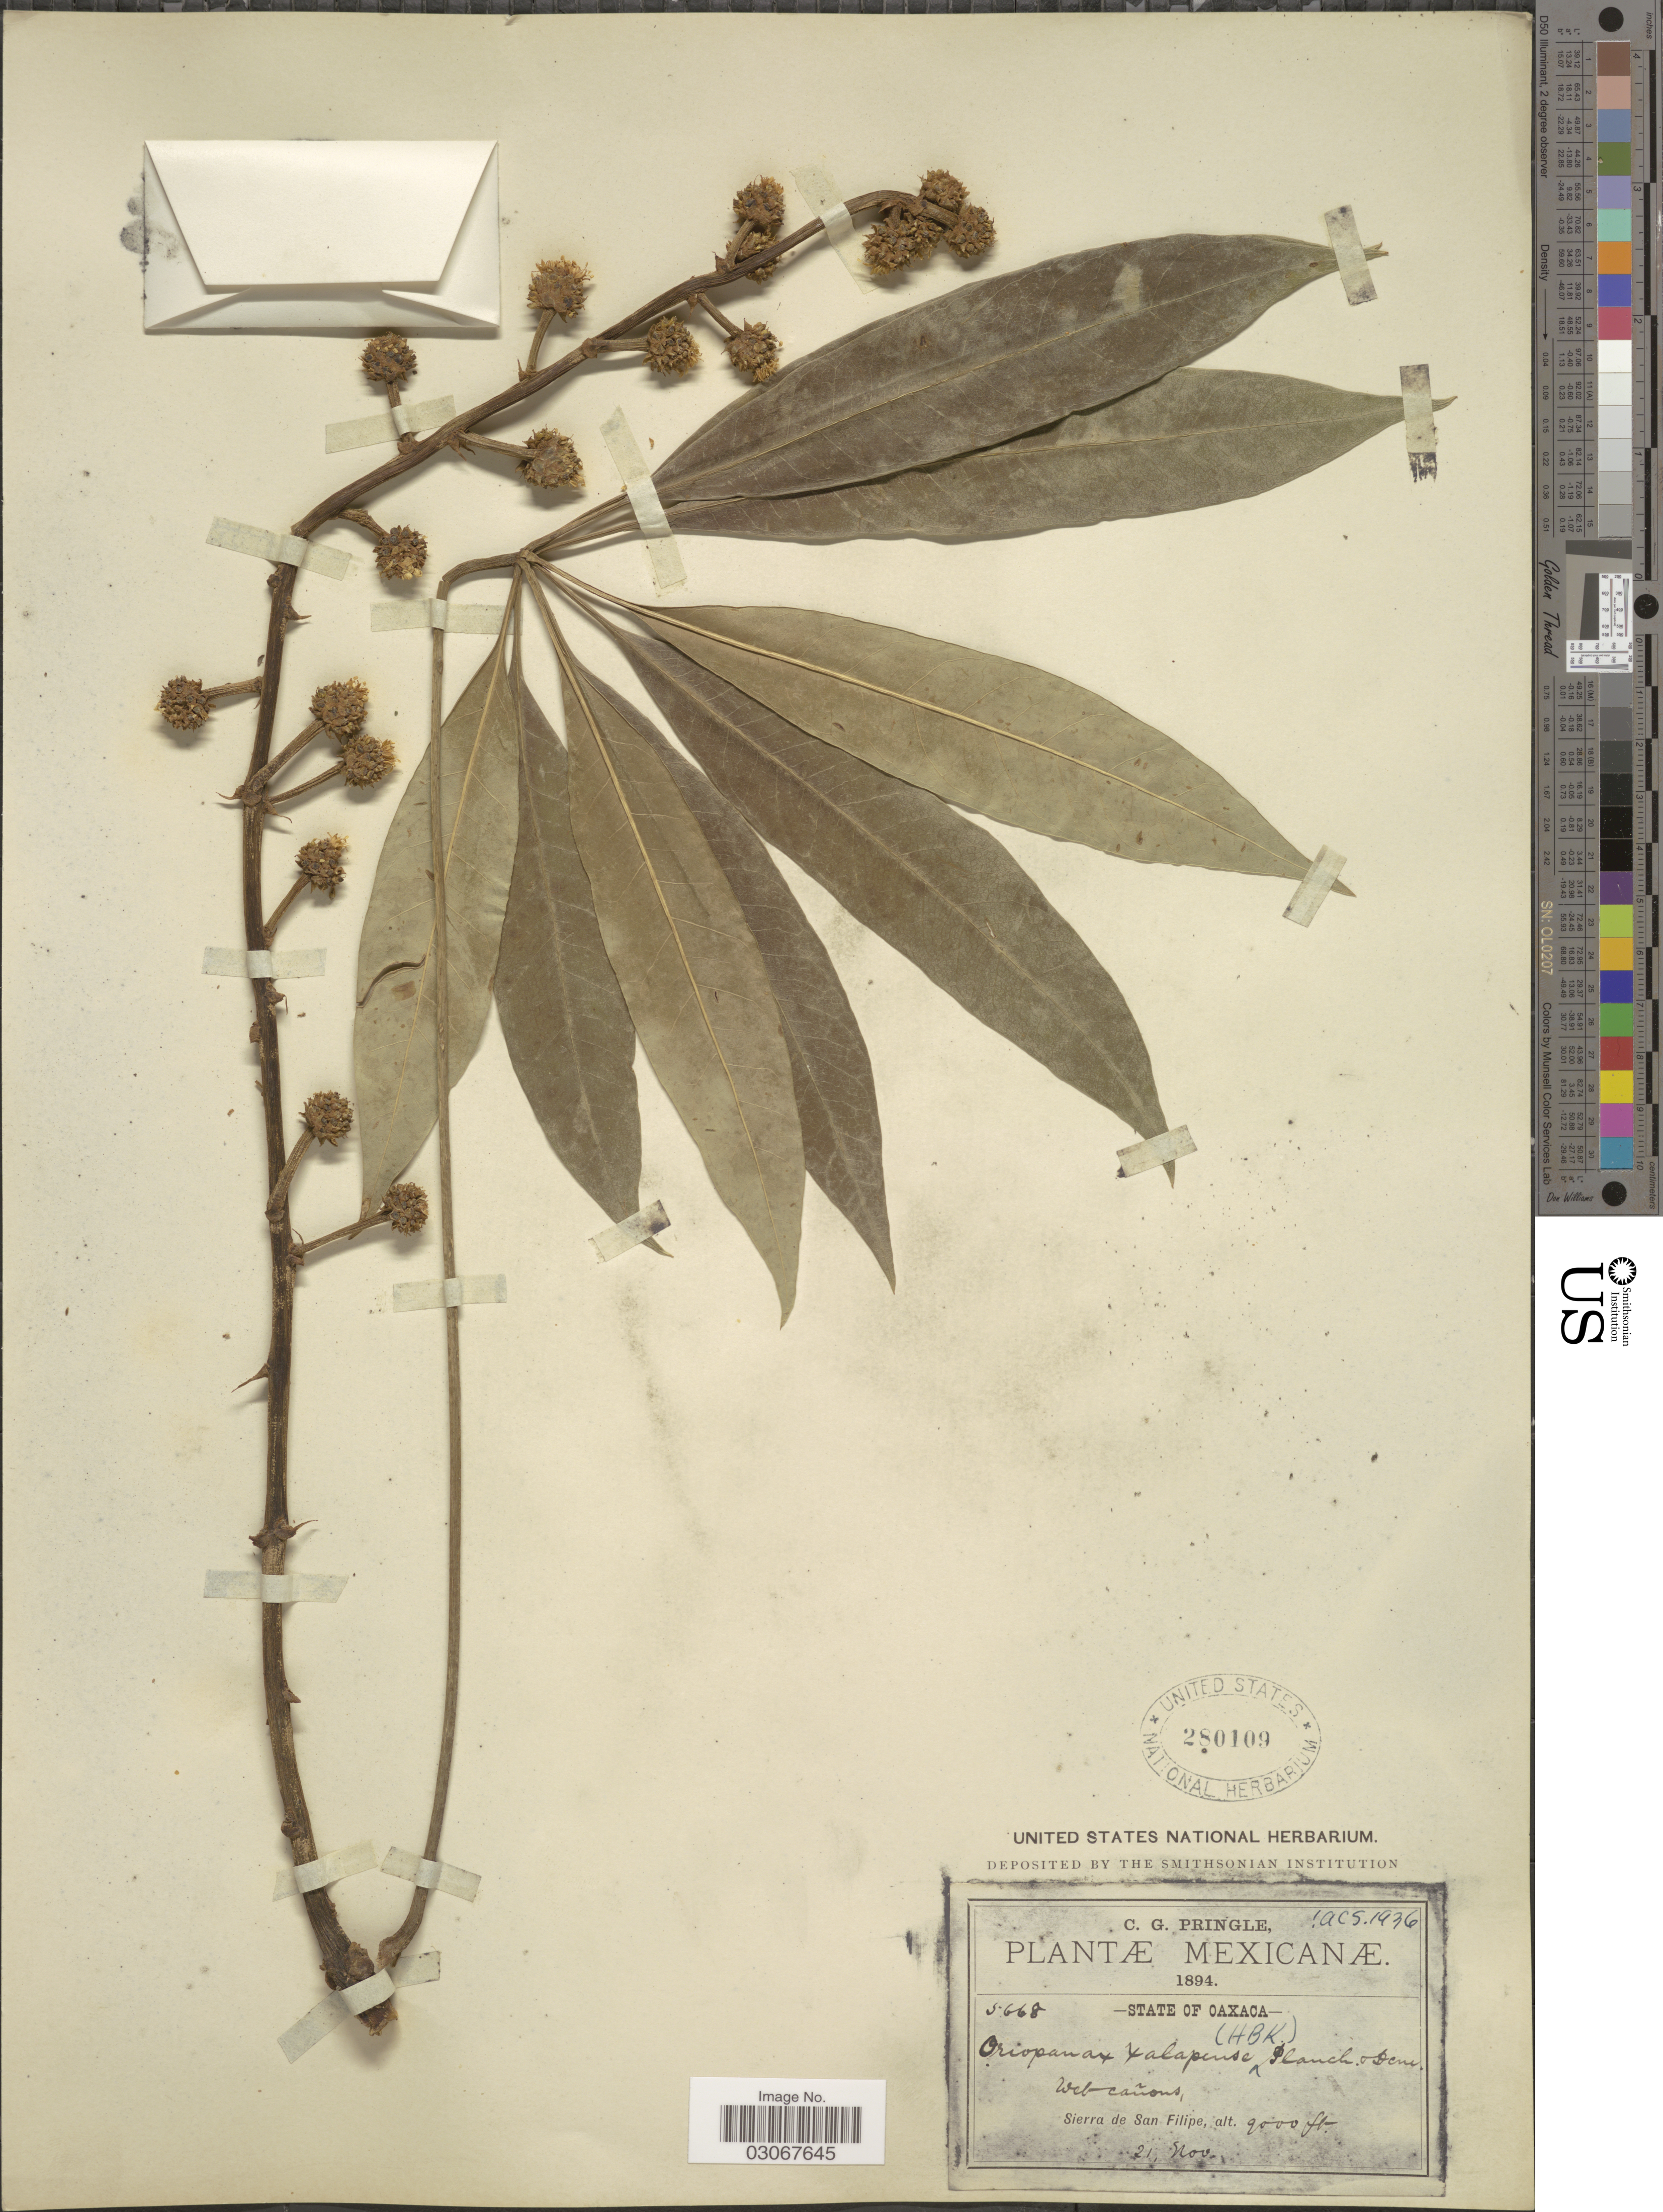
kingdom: Plantae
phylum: Tracheophyta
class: Magnoliopsida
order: Apiales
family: Araliaceae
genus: Oreopanax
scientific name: Oreopanax xalapensis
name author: (Kunth) Decne. & Planch.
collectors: C. G. Pringle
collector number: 5668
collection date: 1894-11-21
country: Mexico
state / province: Oaxaca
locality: Sierra de San Felipe.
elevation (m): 2743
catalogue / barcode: US 280109